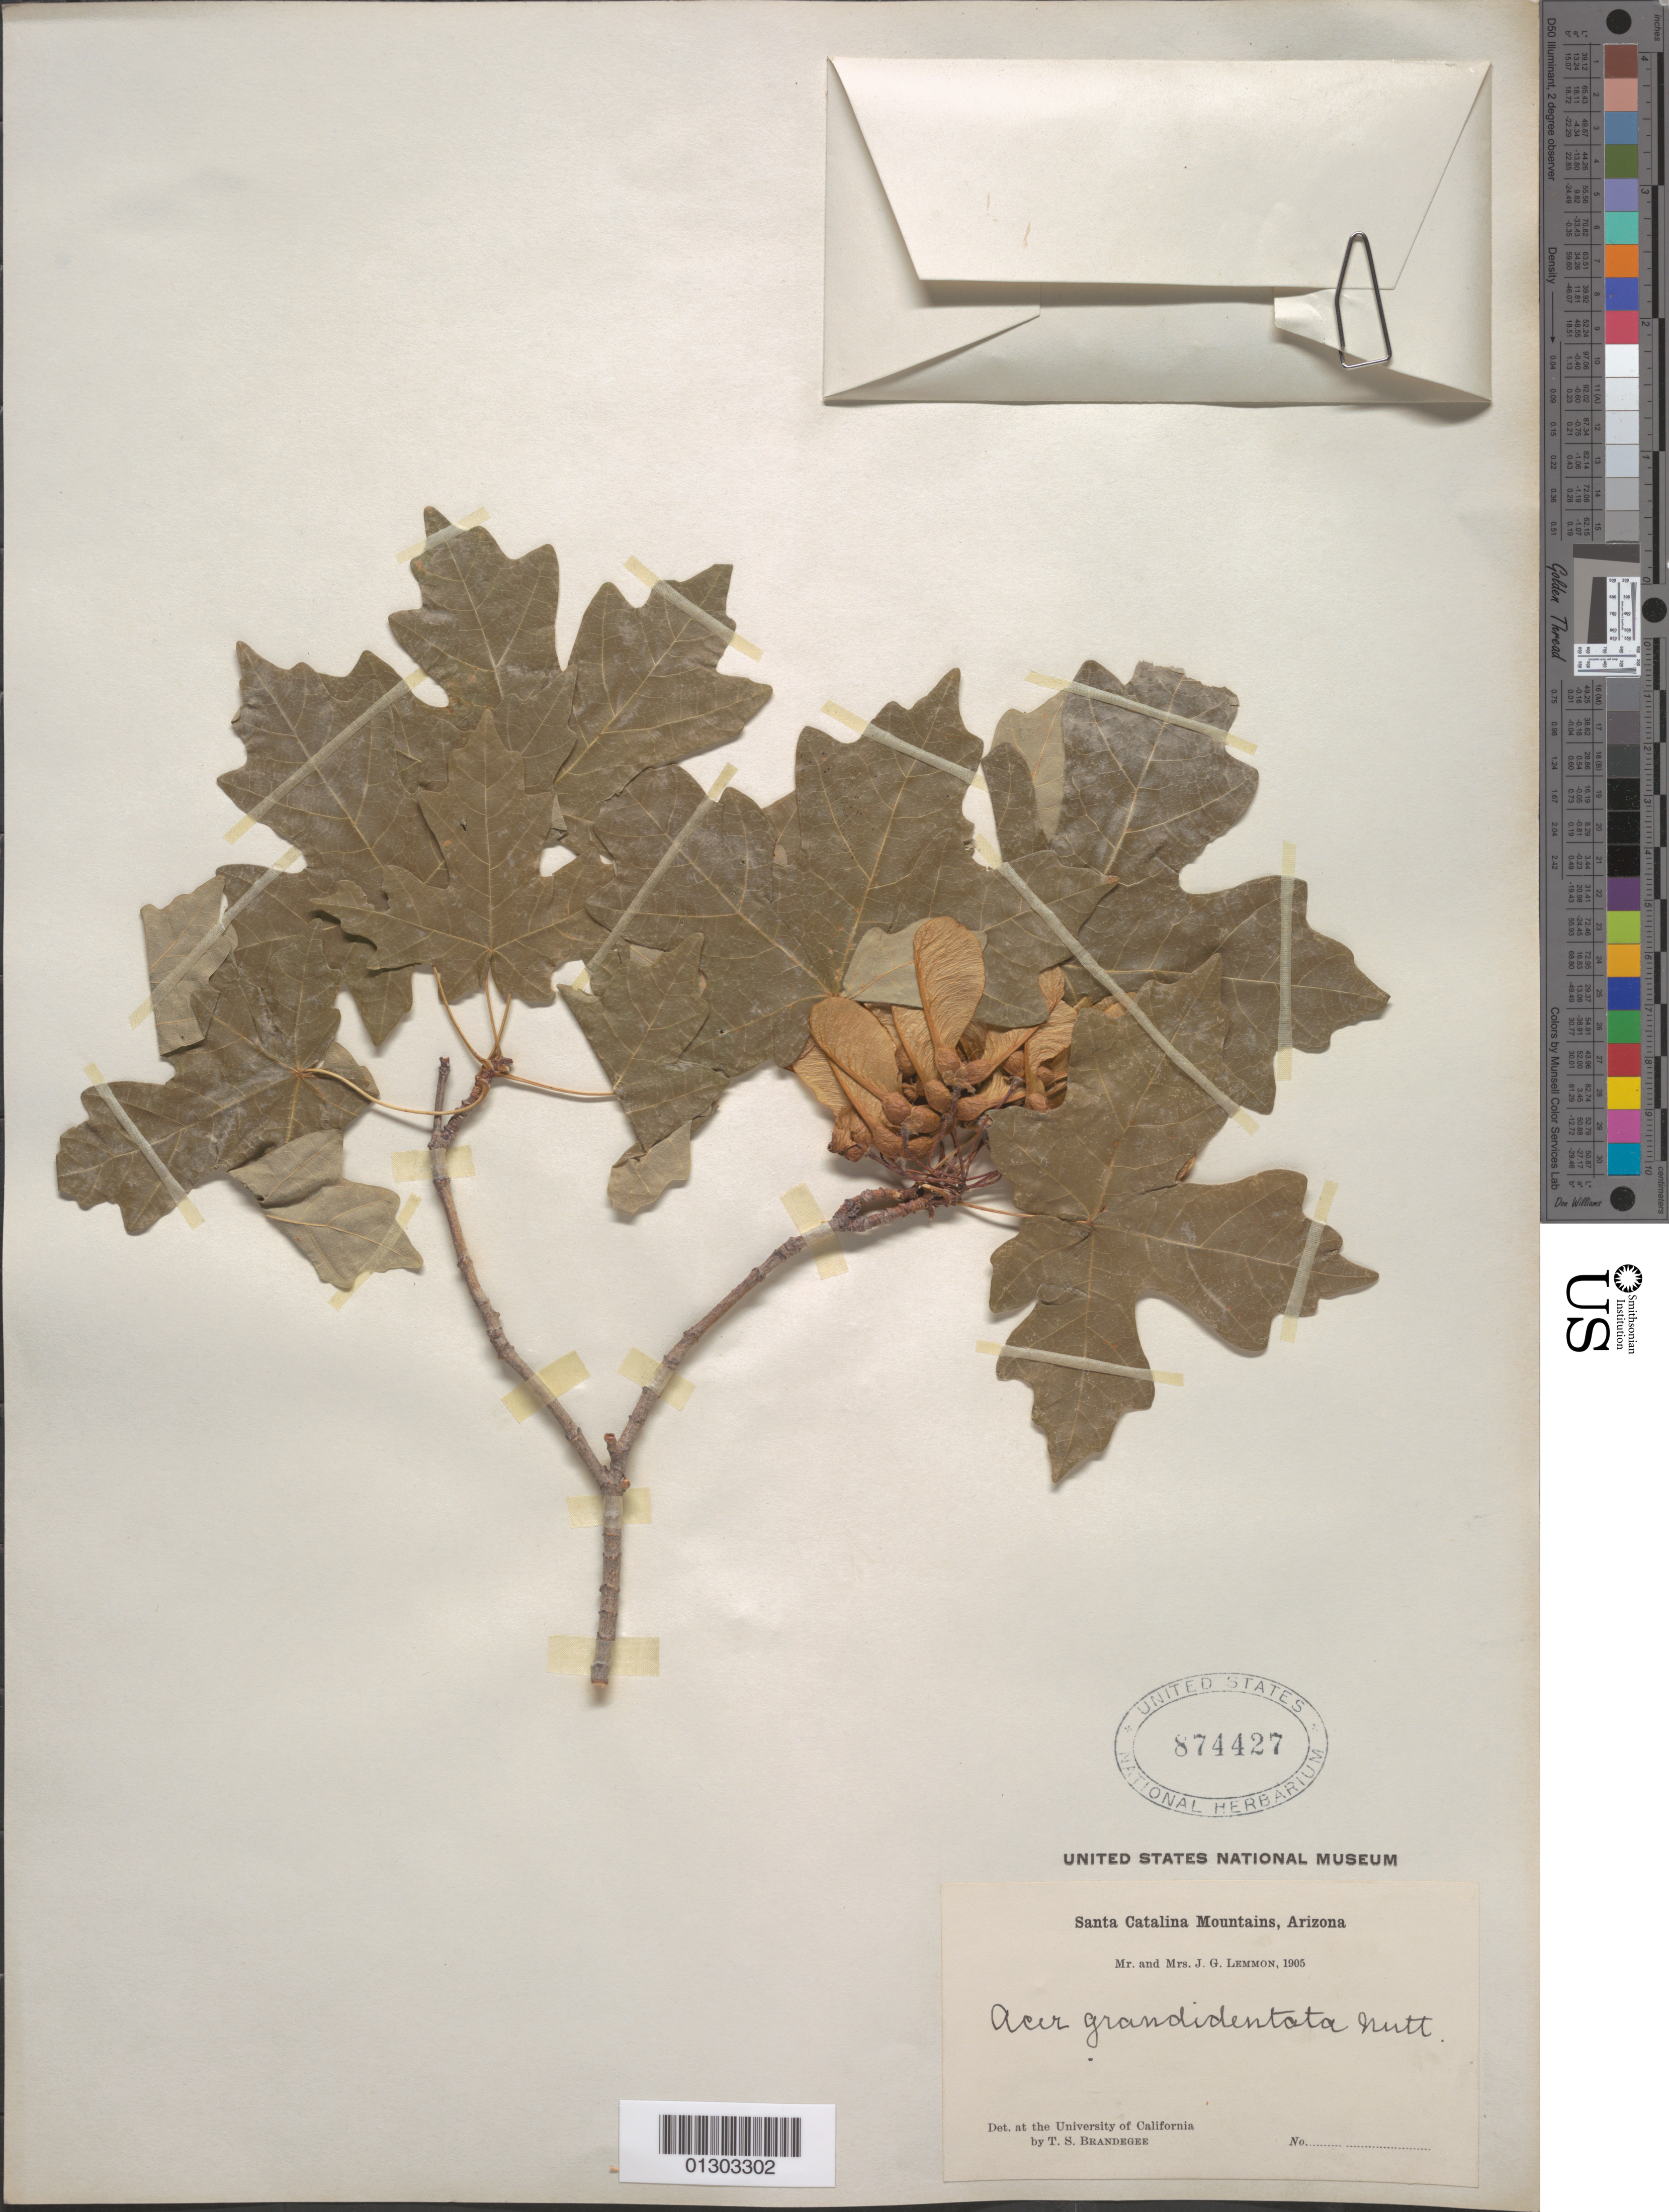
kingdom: Plantae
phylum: Tracheophyta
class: Magnoliopsida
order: Sapindales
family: Sapindaceae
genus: Acer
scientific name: Acer grandidentatum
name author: Nutt.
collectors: J. G. Lemmon & Mrs. J. G. Lemmon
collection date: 1905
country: United States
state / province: Arizona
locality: Santa Catalina Mountains.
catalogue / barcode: US 874427